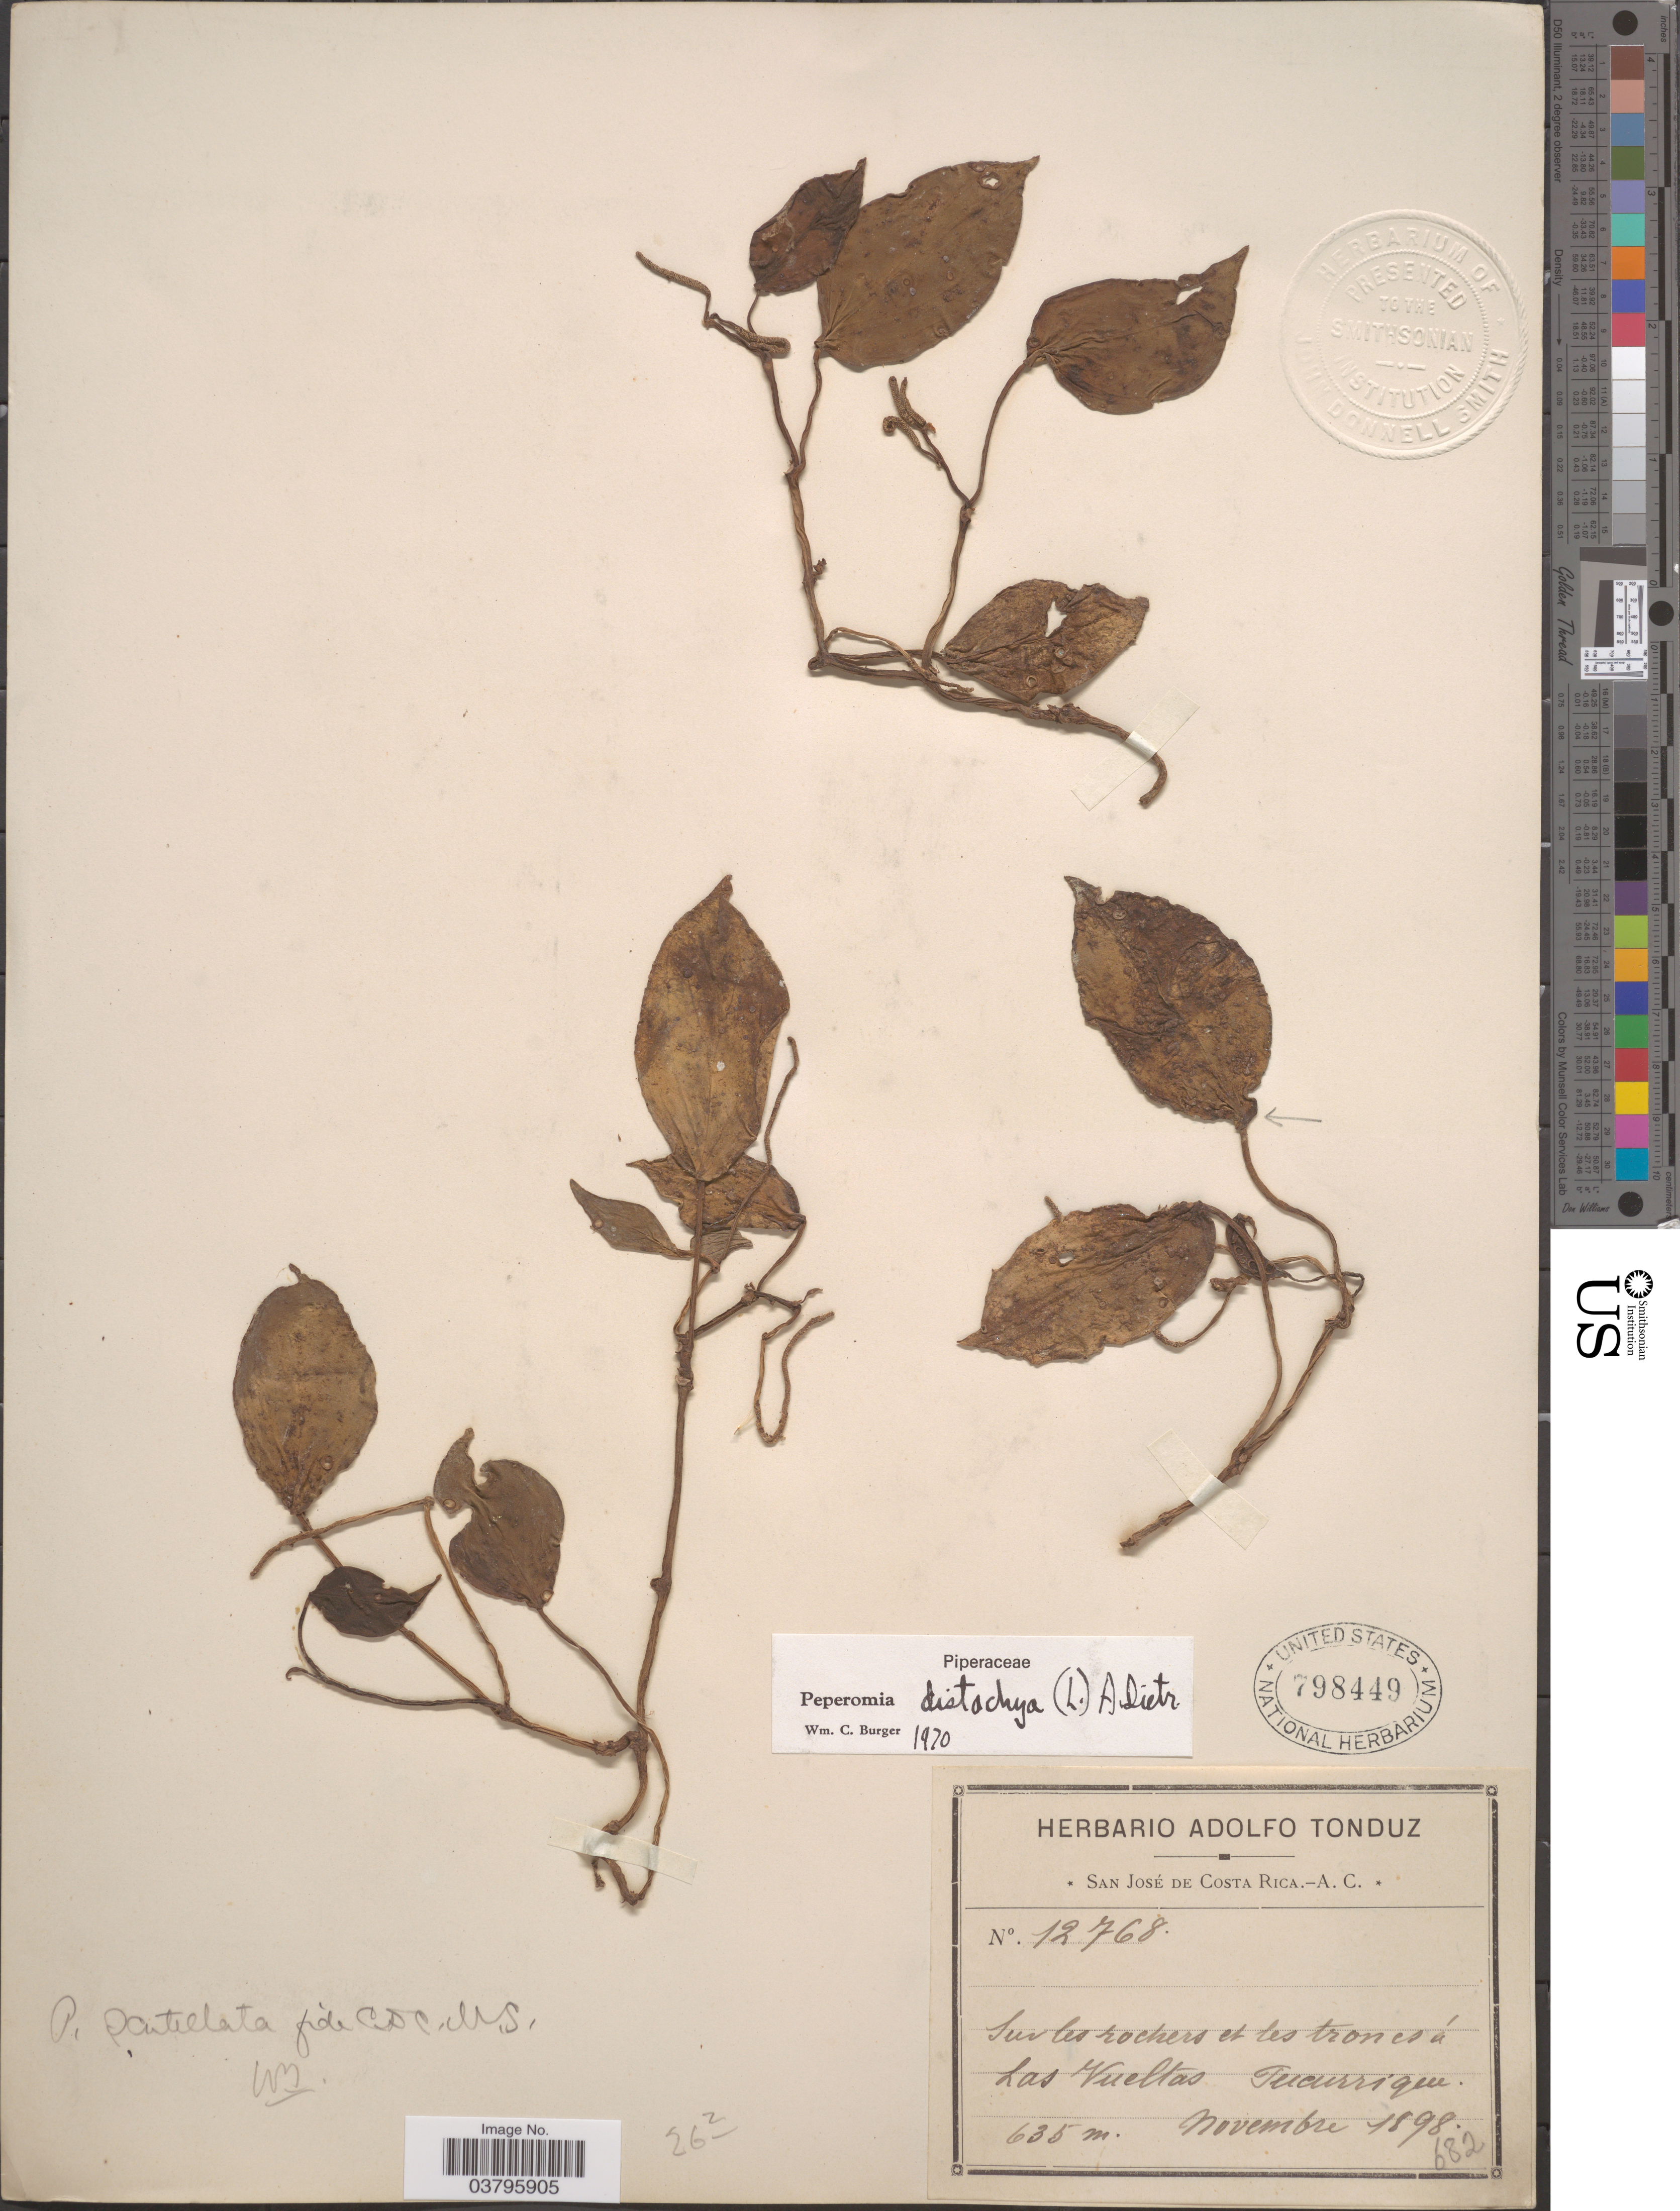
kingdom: Plantae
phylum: Tracheophyta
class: Magnoliopsida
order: Piperales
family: Piperaceae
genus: Peperomia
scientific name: Peperomia calvicaulis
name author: C. DC.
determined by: Jiménez, José Estaban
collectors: ex Herb. Adolfo Tonduz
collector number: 12768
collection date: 1898-11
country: Costa Rica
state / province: San José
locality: Sur les rochers et les trones á Las Vueltas. Tucurrique.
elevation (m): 635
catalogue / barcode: US 798449